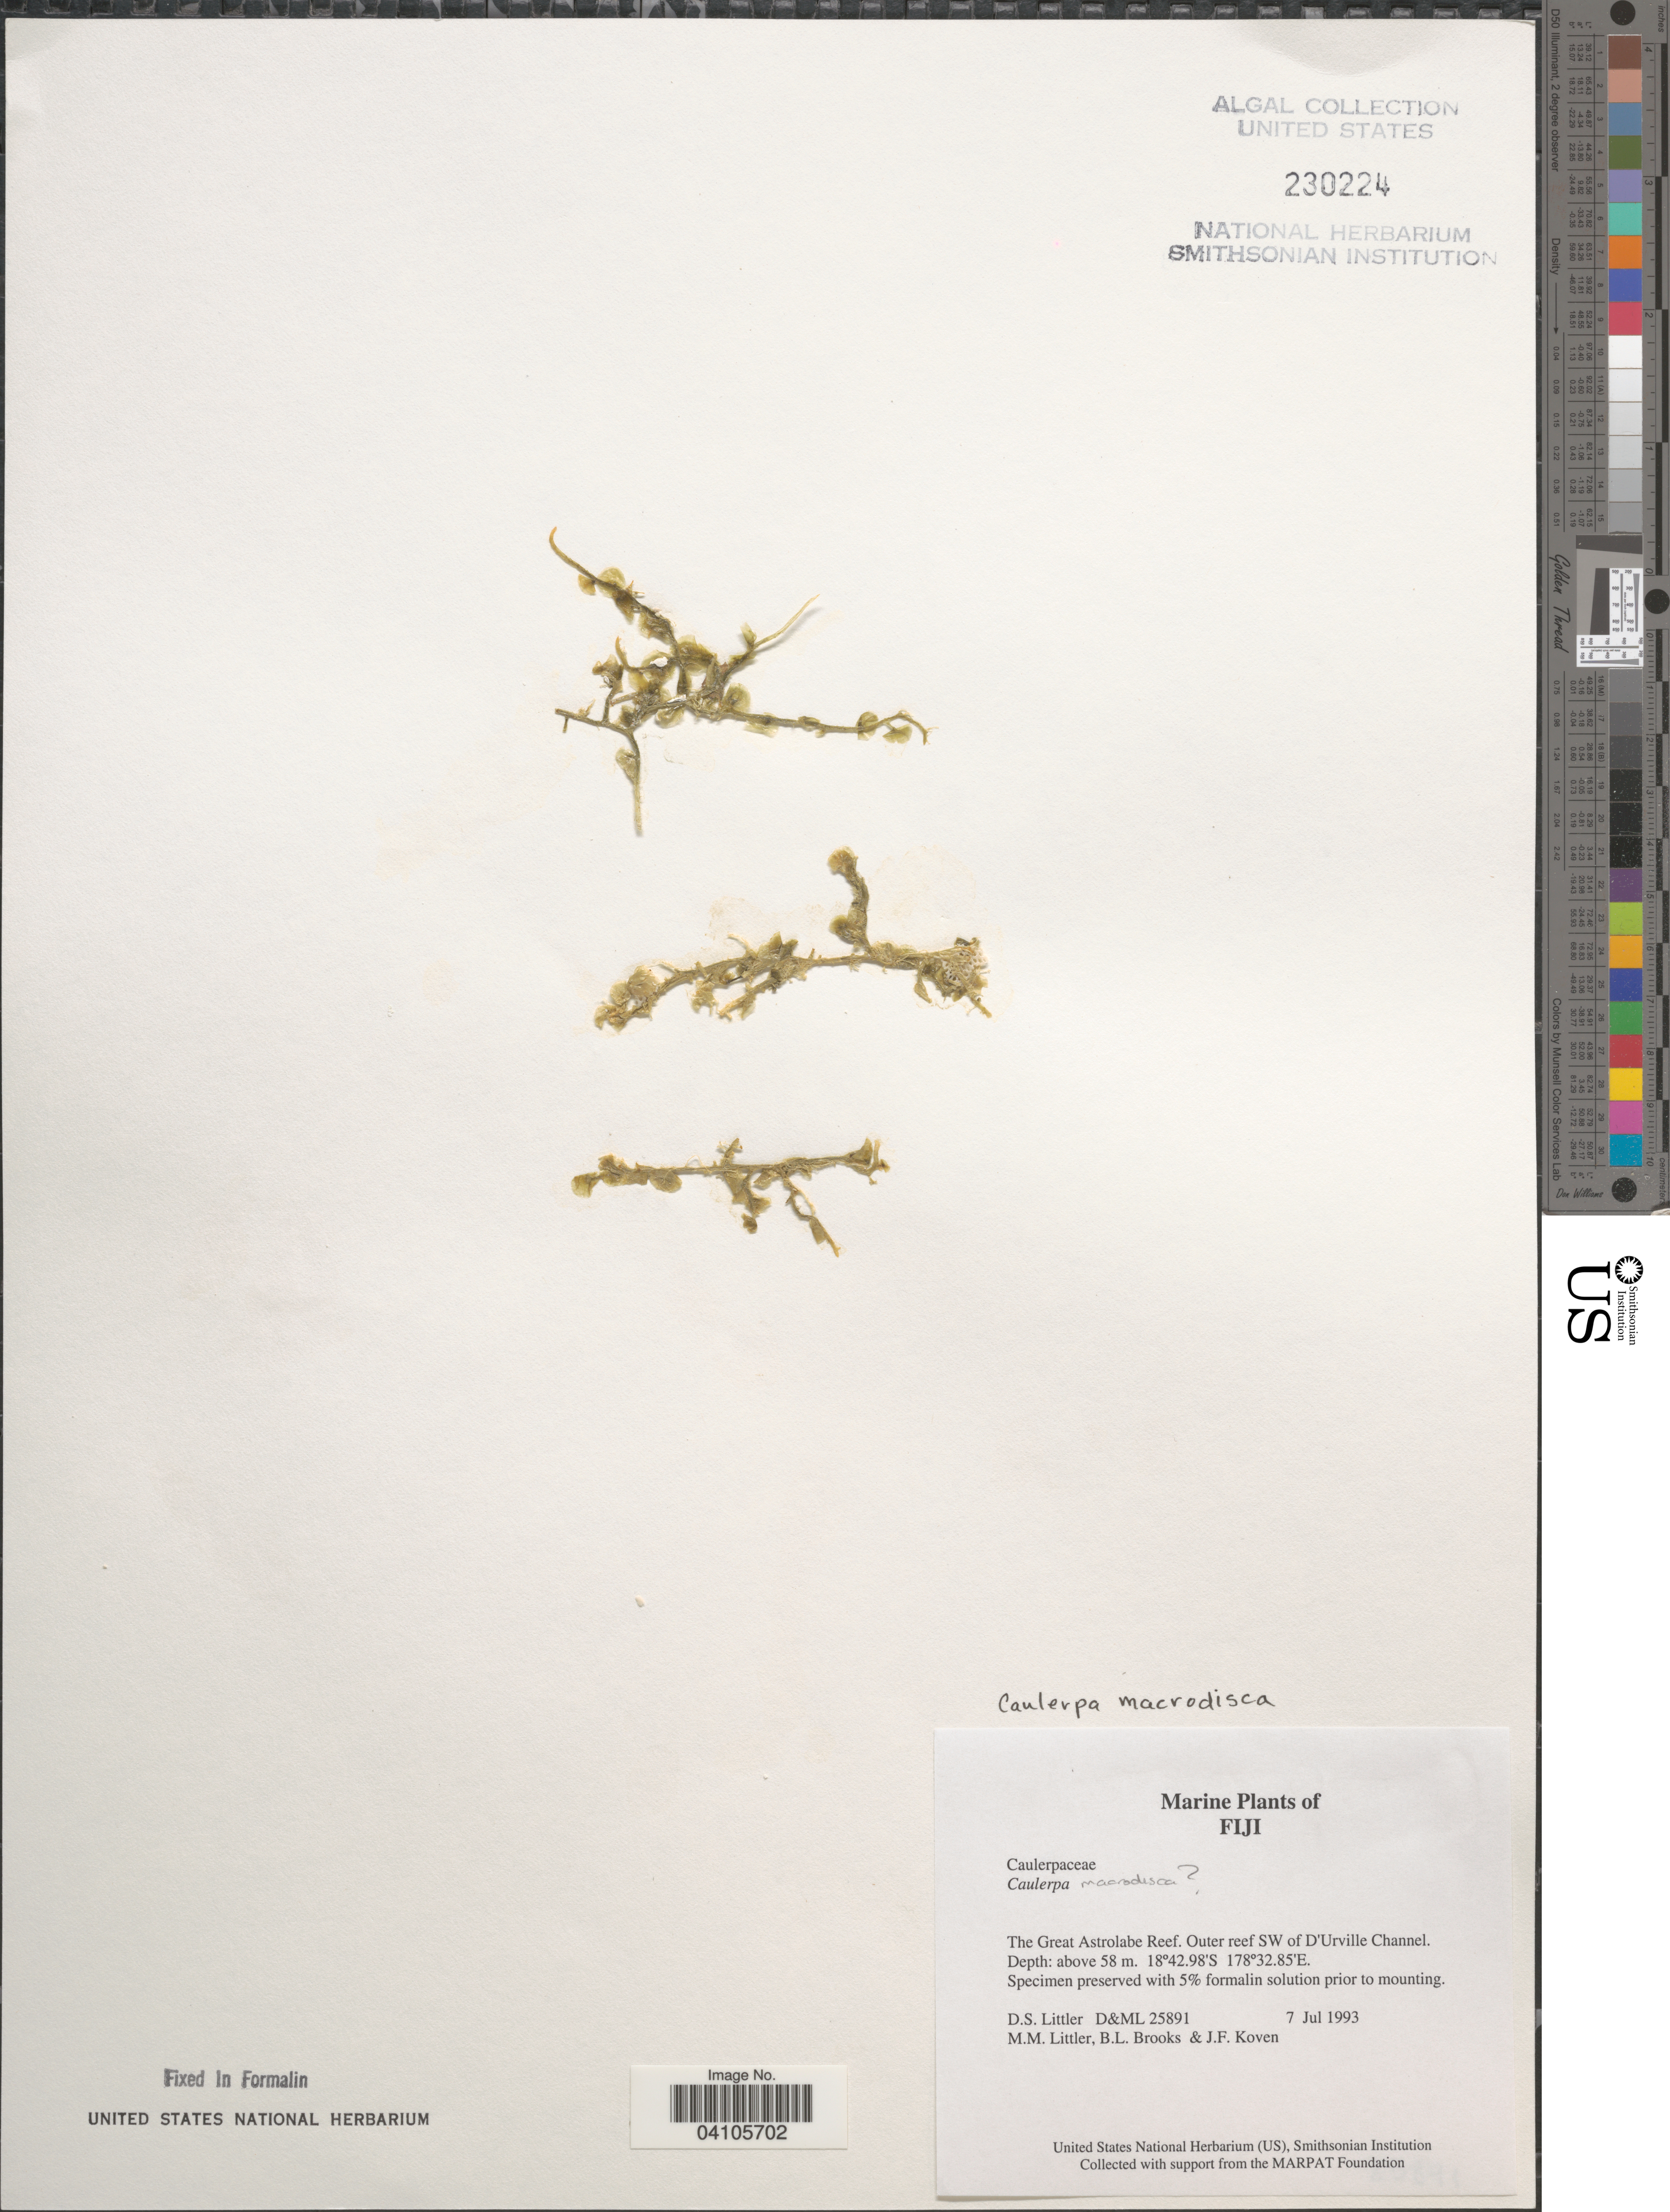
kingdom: Plantae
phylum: Chlorophyta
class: Ulvophyceae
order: Bryopsidales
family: Caulerpaceae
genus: Caulerpa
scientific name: Caulerpa macrodisca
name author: Decne.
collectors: D. S. Littler, B. Brooks & J. Koven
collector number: D&ML 25891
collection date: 1993-07-07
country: Fiji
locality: The Great Astrolabe Reef. Outer reef SW of D'Urville Channel.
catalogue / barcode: US 230224